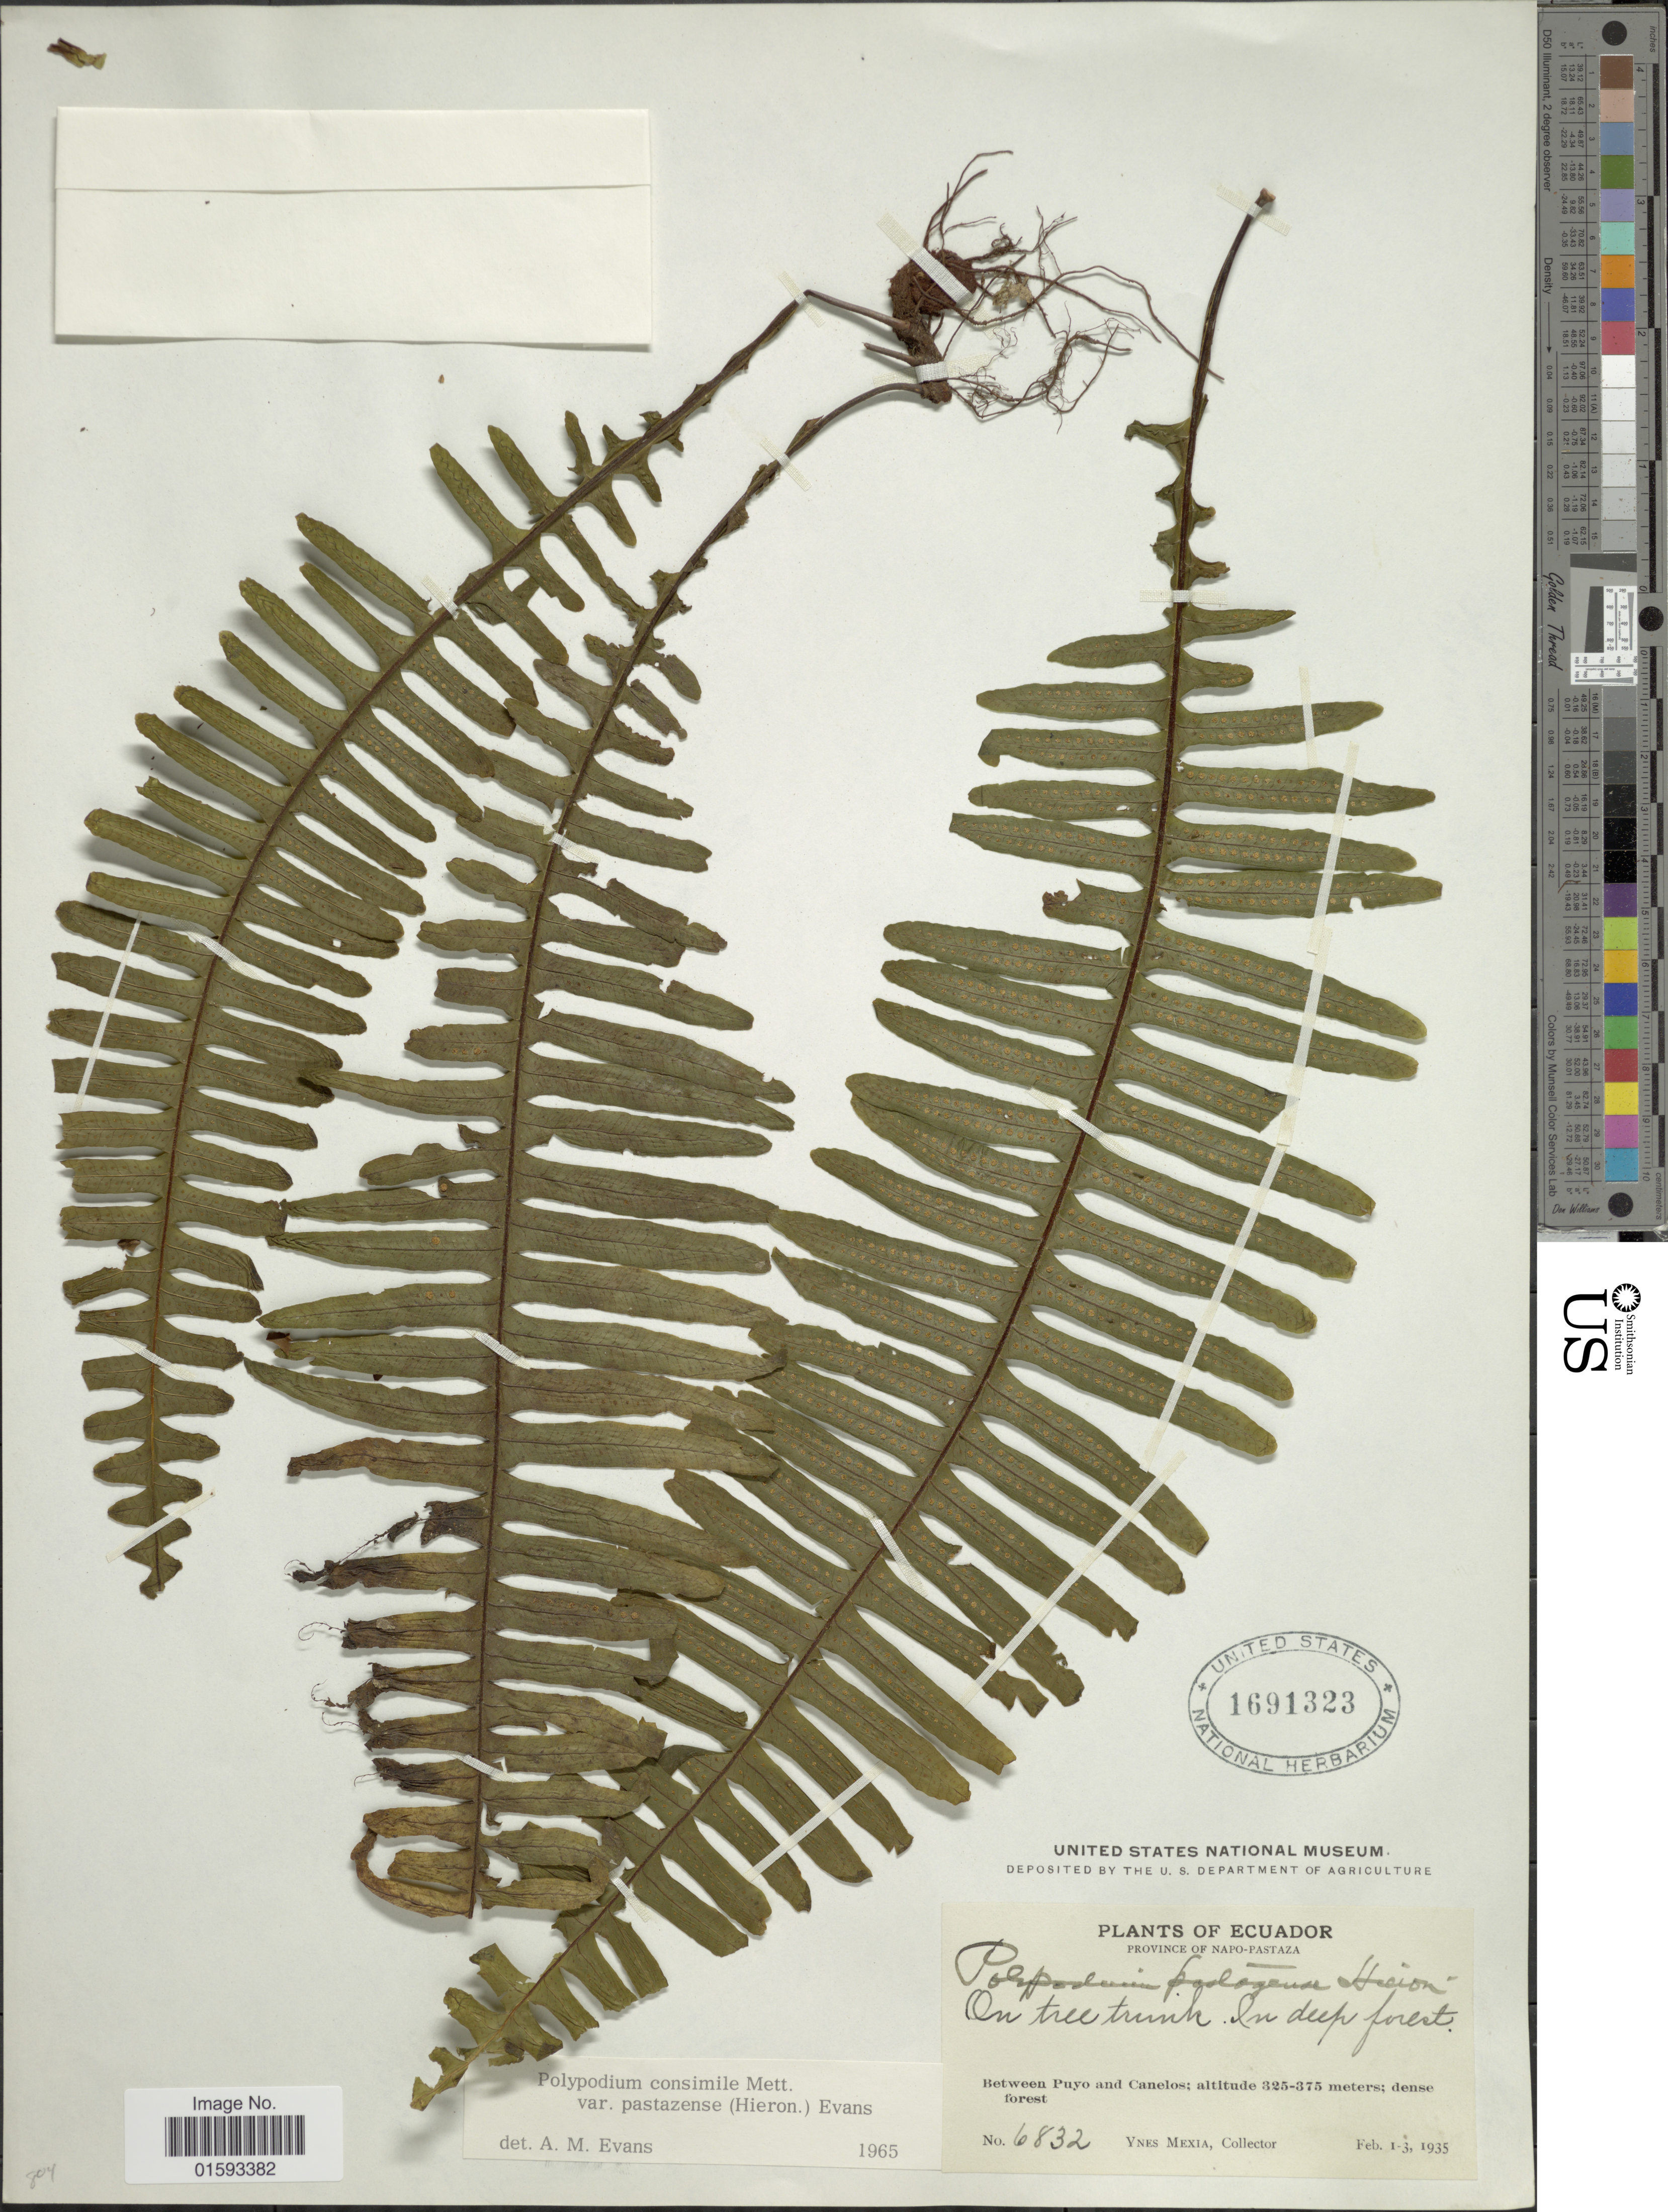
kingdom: Plantae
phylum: Tracheophyta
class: Polypodiopsida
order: Polypodiales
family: Polypodiaceae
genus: Pecluma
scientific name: Pecluma consimilis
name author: (Mett.) M.G. Price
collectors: Y. Mexia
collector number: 6832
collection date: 1935-02-01/1935-02-03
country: Ecuador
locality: Province of Napo - Pastaza, between Puyo and Canelos; dense forest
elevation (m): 325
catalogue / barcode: US 1691323